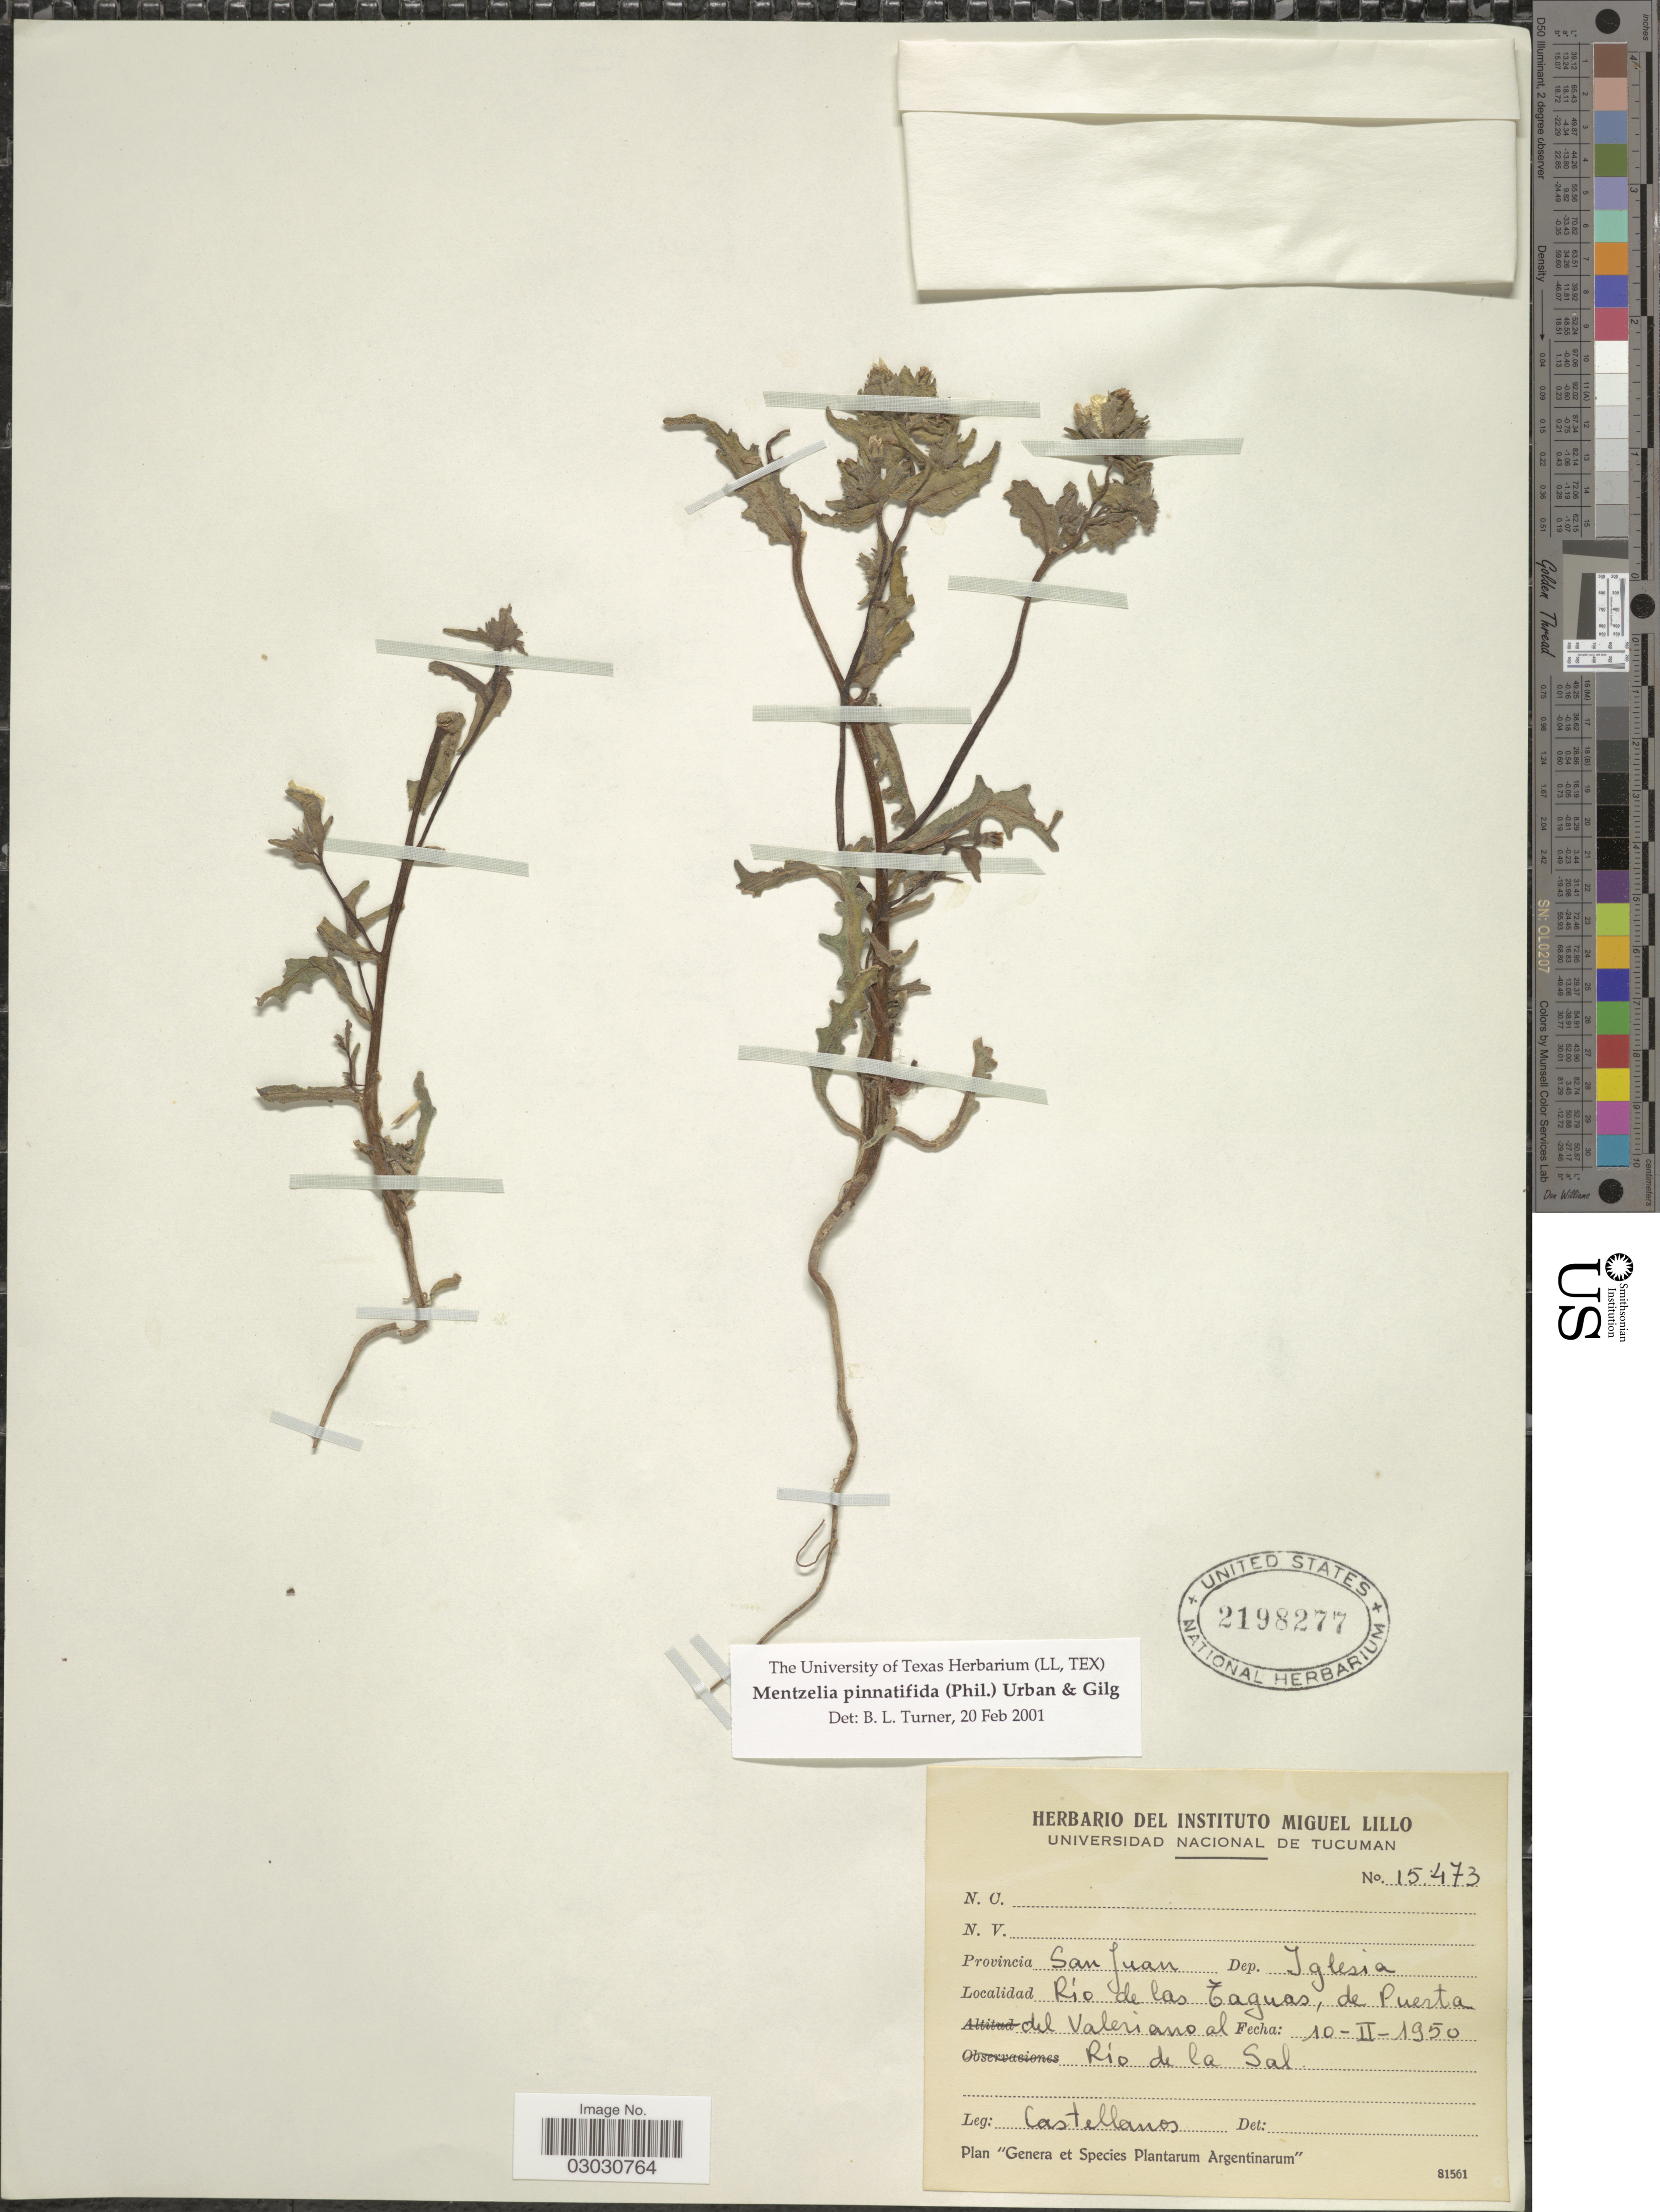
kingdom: Plantae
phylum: Tracheophyta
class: Magnoliopsida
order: Cornales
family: Loasaceae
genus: Mentzelia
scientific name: Mentzelia pinnatifida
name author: Urb. & Gilg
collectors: -- Castellanos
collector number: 15473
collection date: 1950-02-10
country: Argentina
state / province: San Juan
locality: Dep. Iglesia. Río de las Taguas, de Puerta del Valeriano al Río de la Sal.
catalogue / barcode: US 2198277